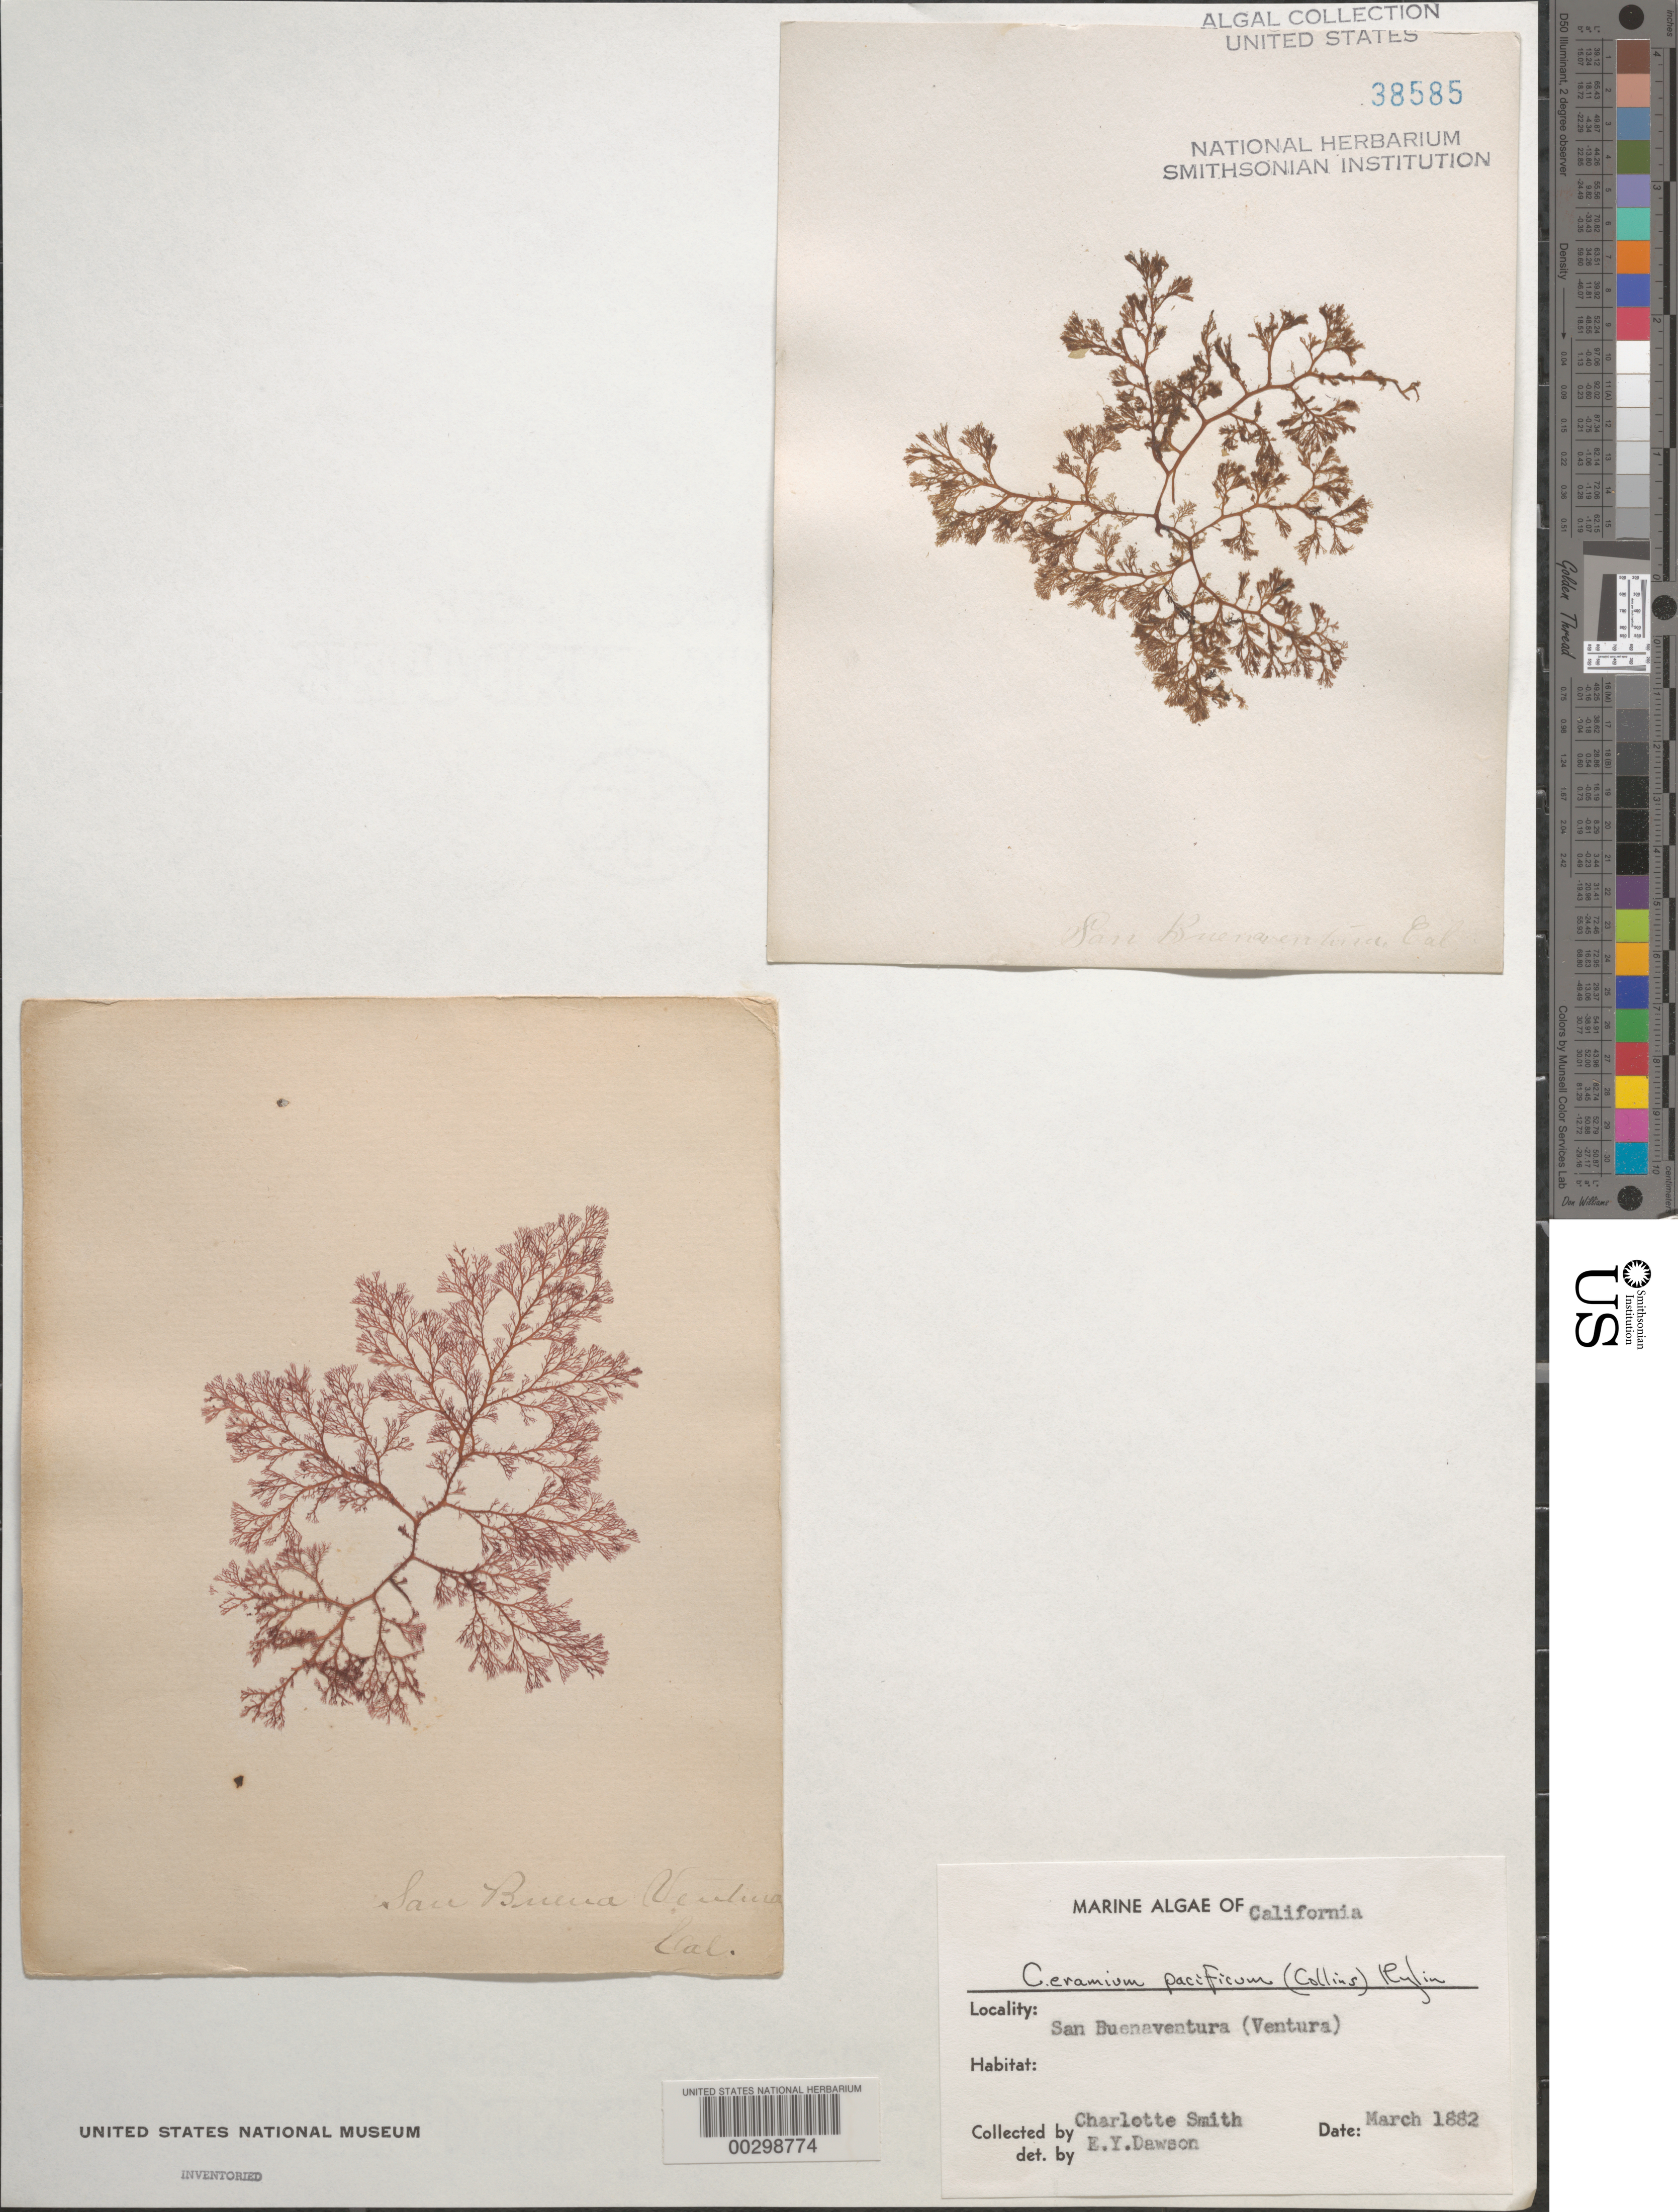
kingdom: Plantae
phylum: Rhodophyta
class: Florideophyceae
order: Ceramiales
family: Ceramiaceae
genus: Ceramium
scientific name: Ceramium pacificum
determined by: Dawson, E. Y.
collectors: C. Smith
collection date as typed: Mar 1882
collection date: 1882-03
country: United States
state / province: California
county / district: Ventura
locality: San Buenaventura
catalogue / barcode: US 38585